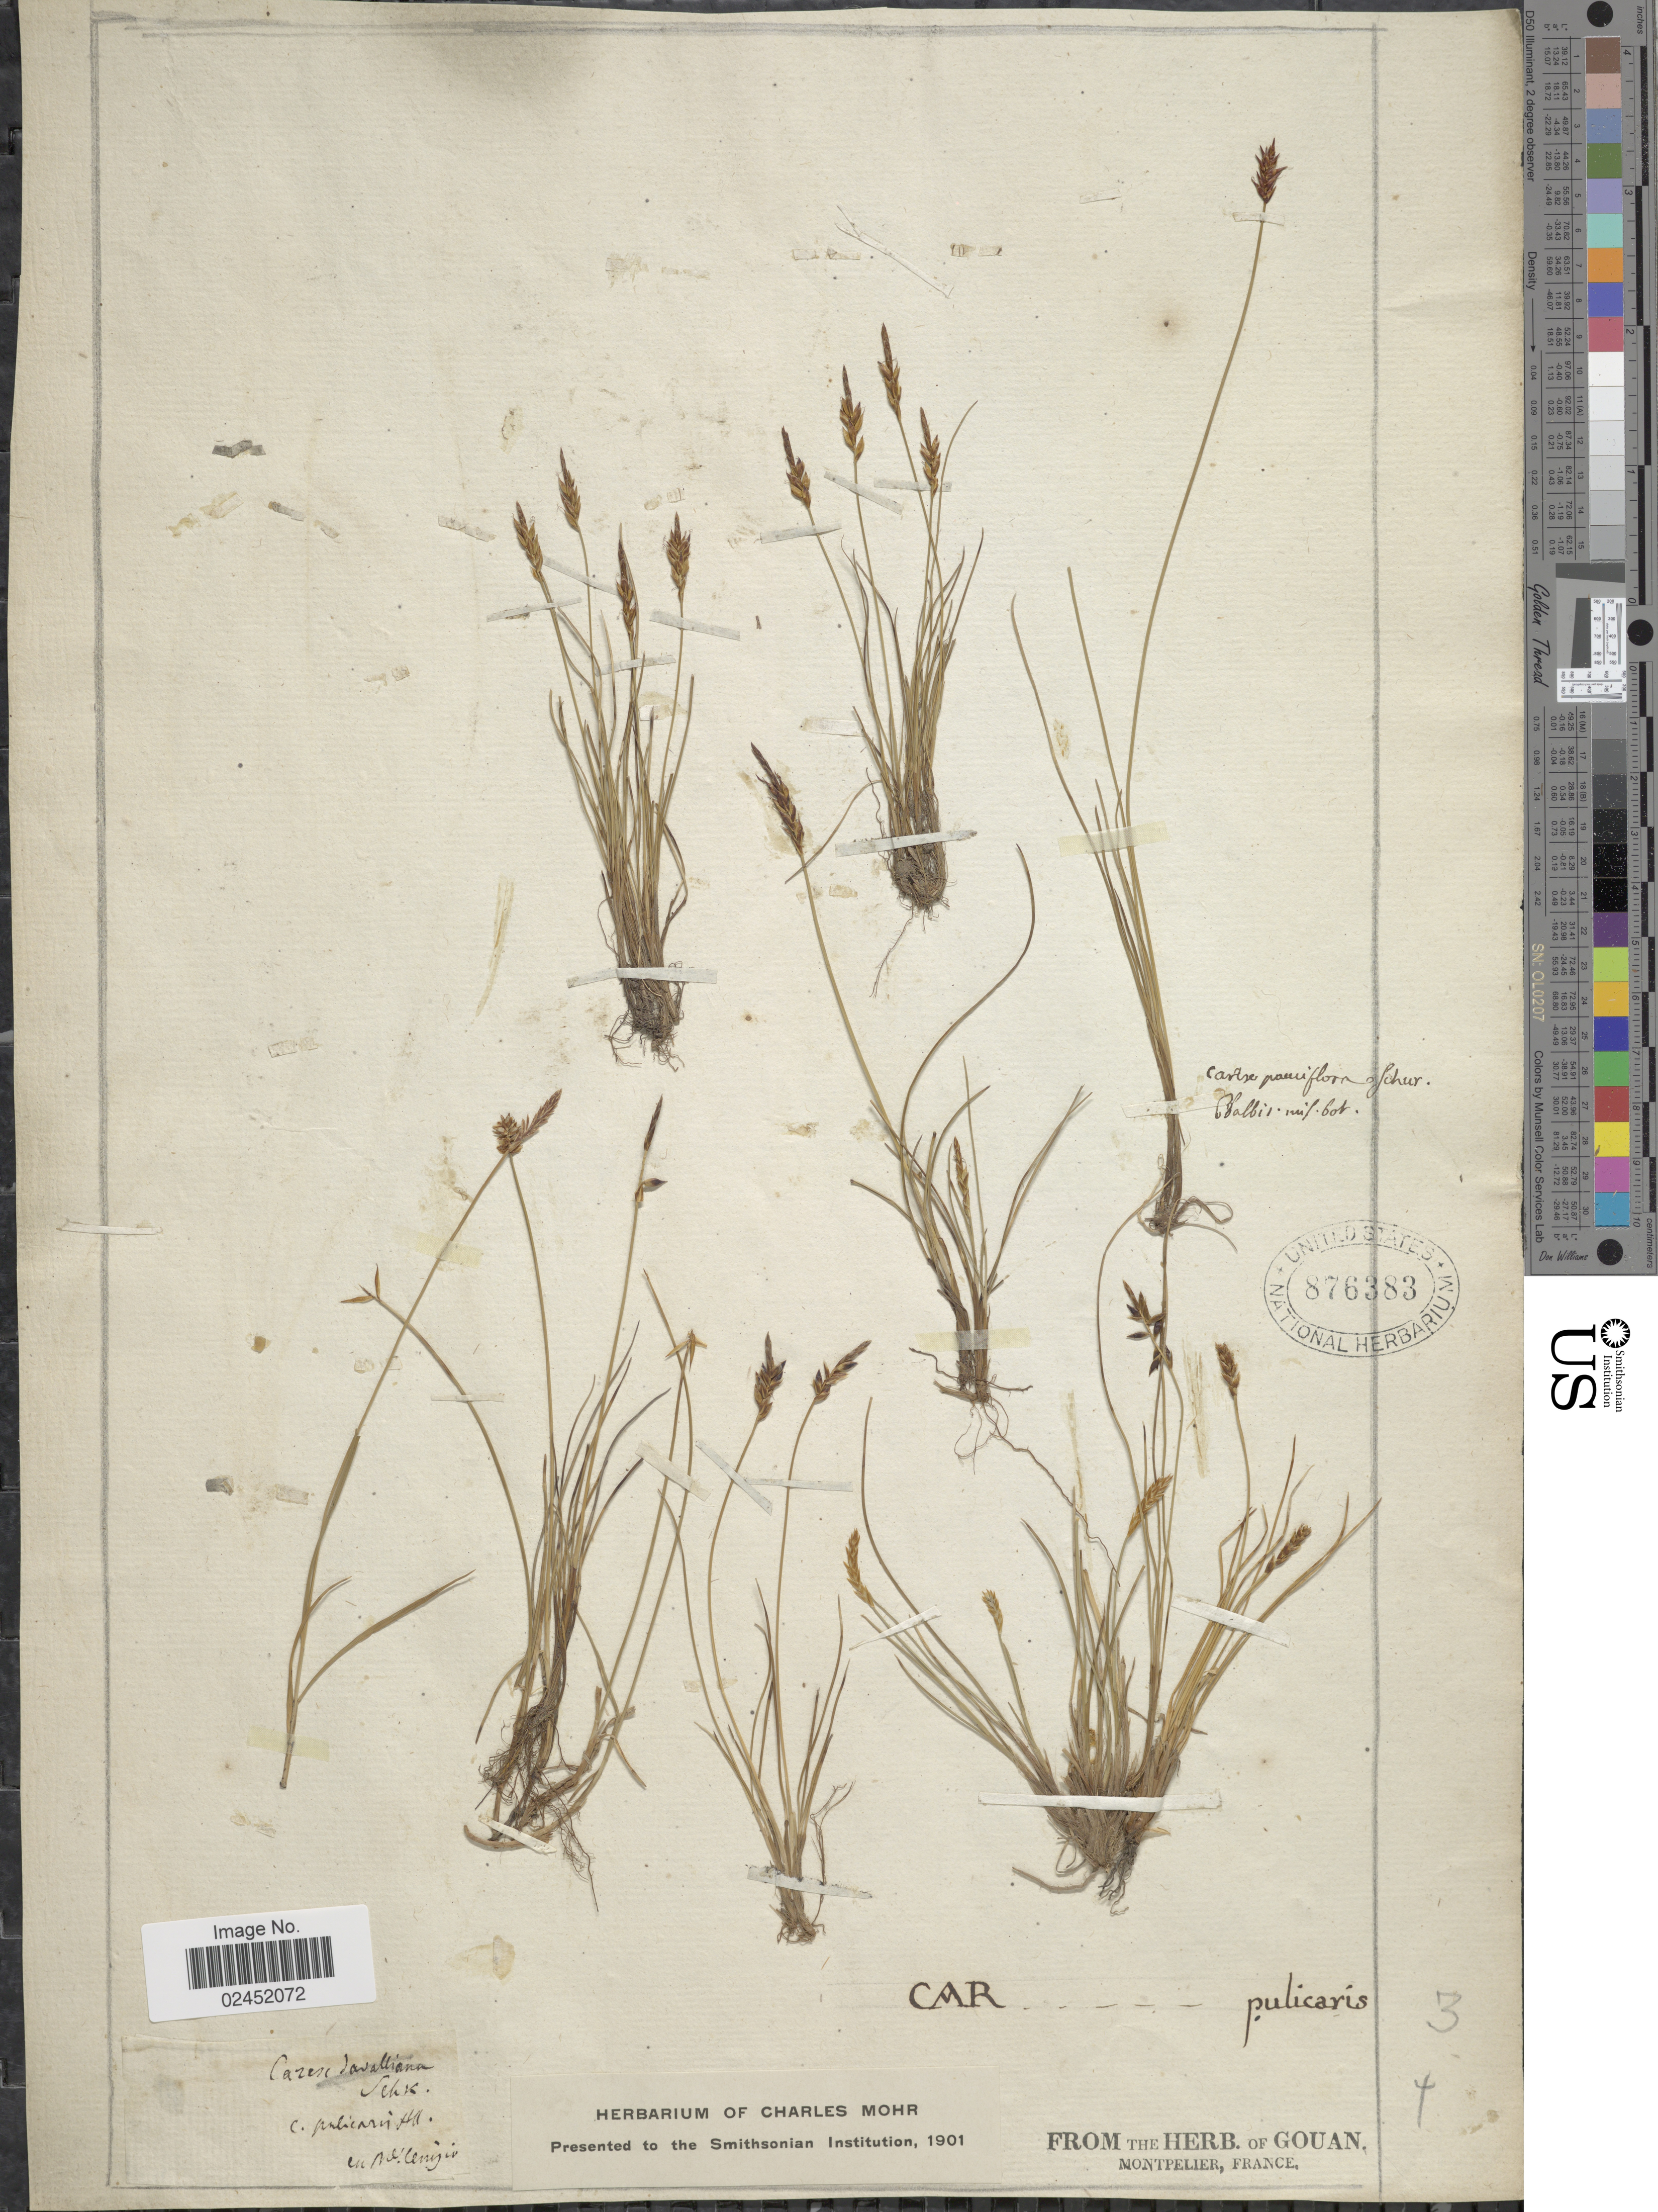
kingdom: Plantae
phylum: Tracheophyta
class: Liliopsida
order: Poales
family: Cyperaceae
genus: Carex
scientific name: Carex pulicaris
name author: L.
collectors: ex herb. C. Mohr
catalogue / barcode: US 876383